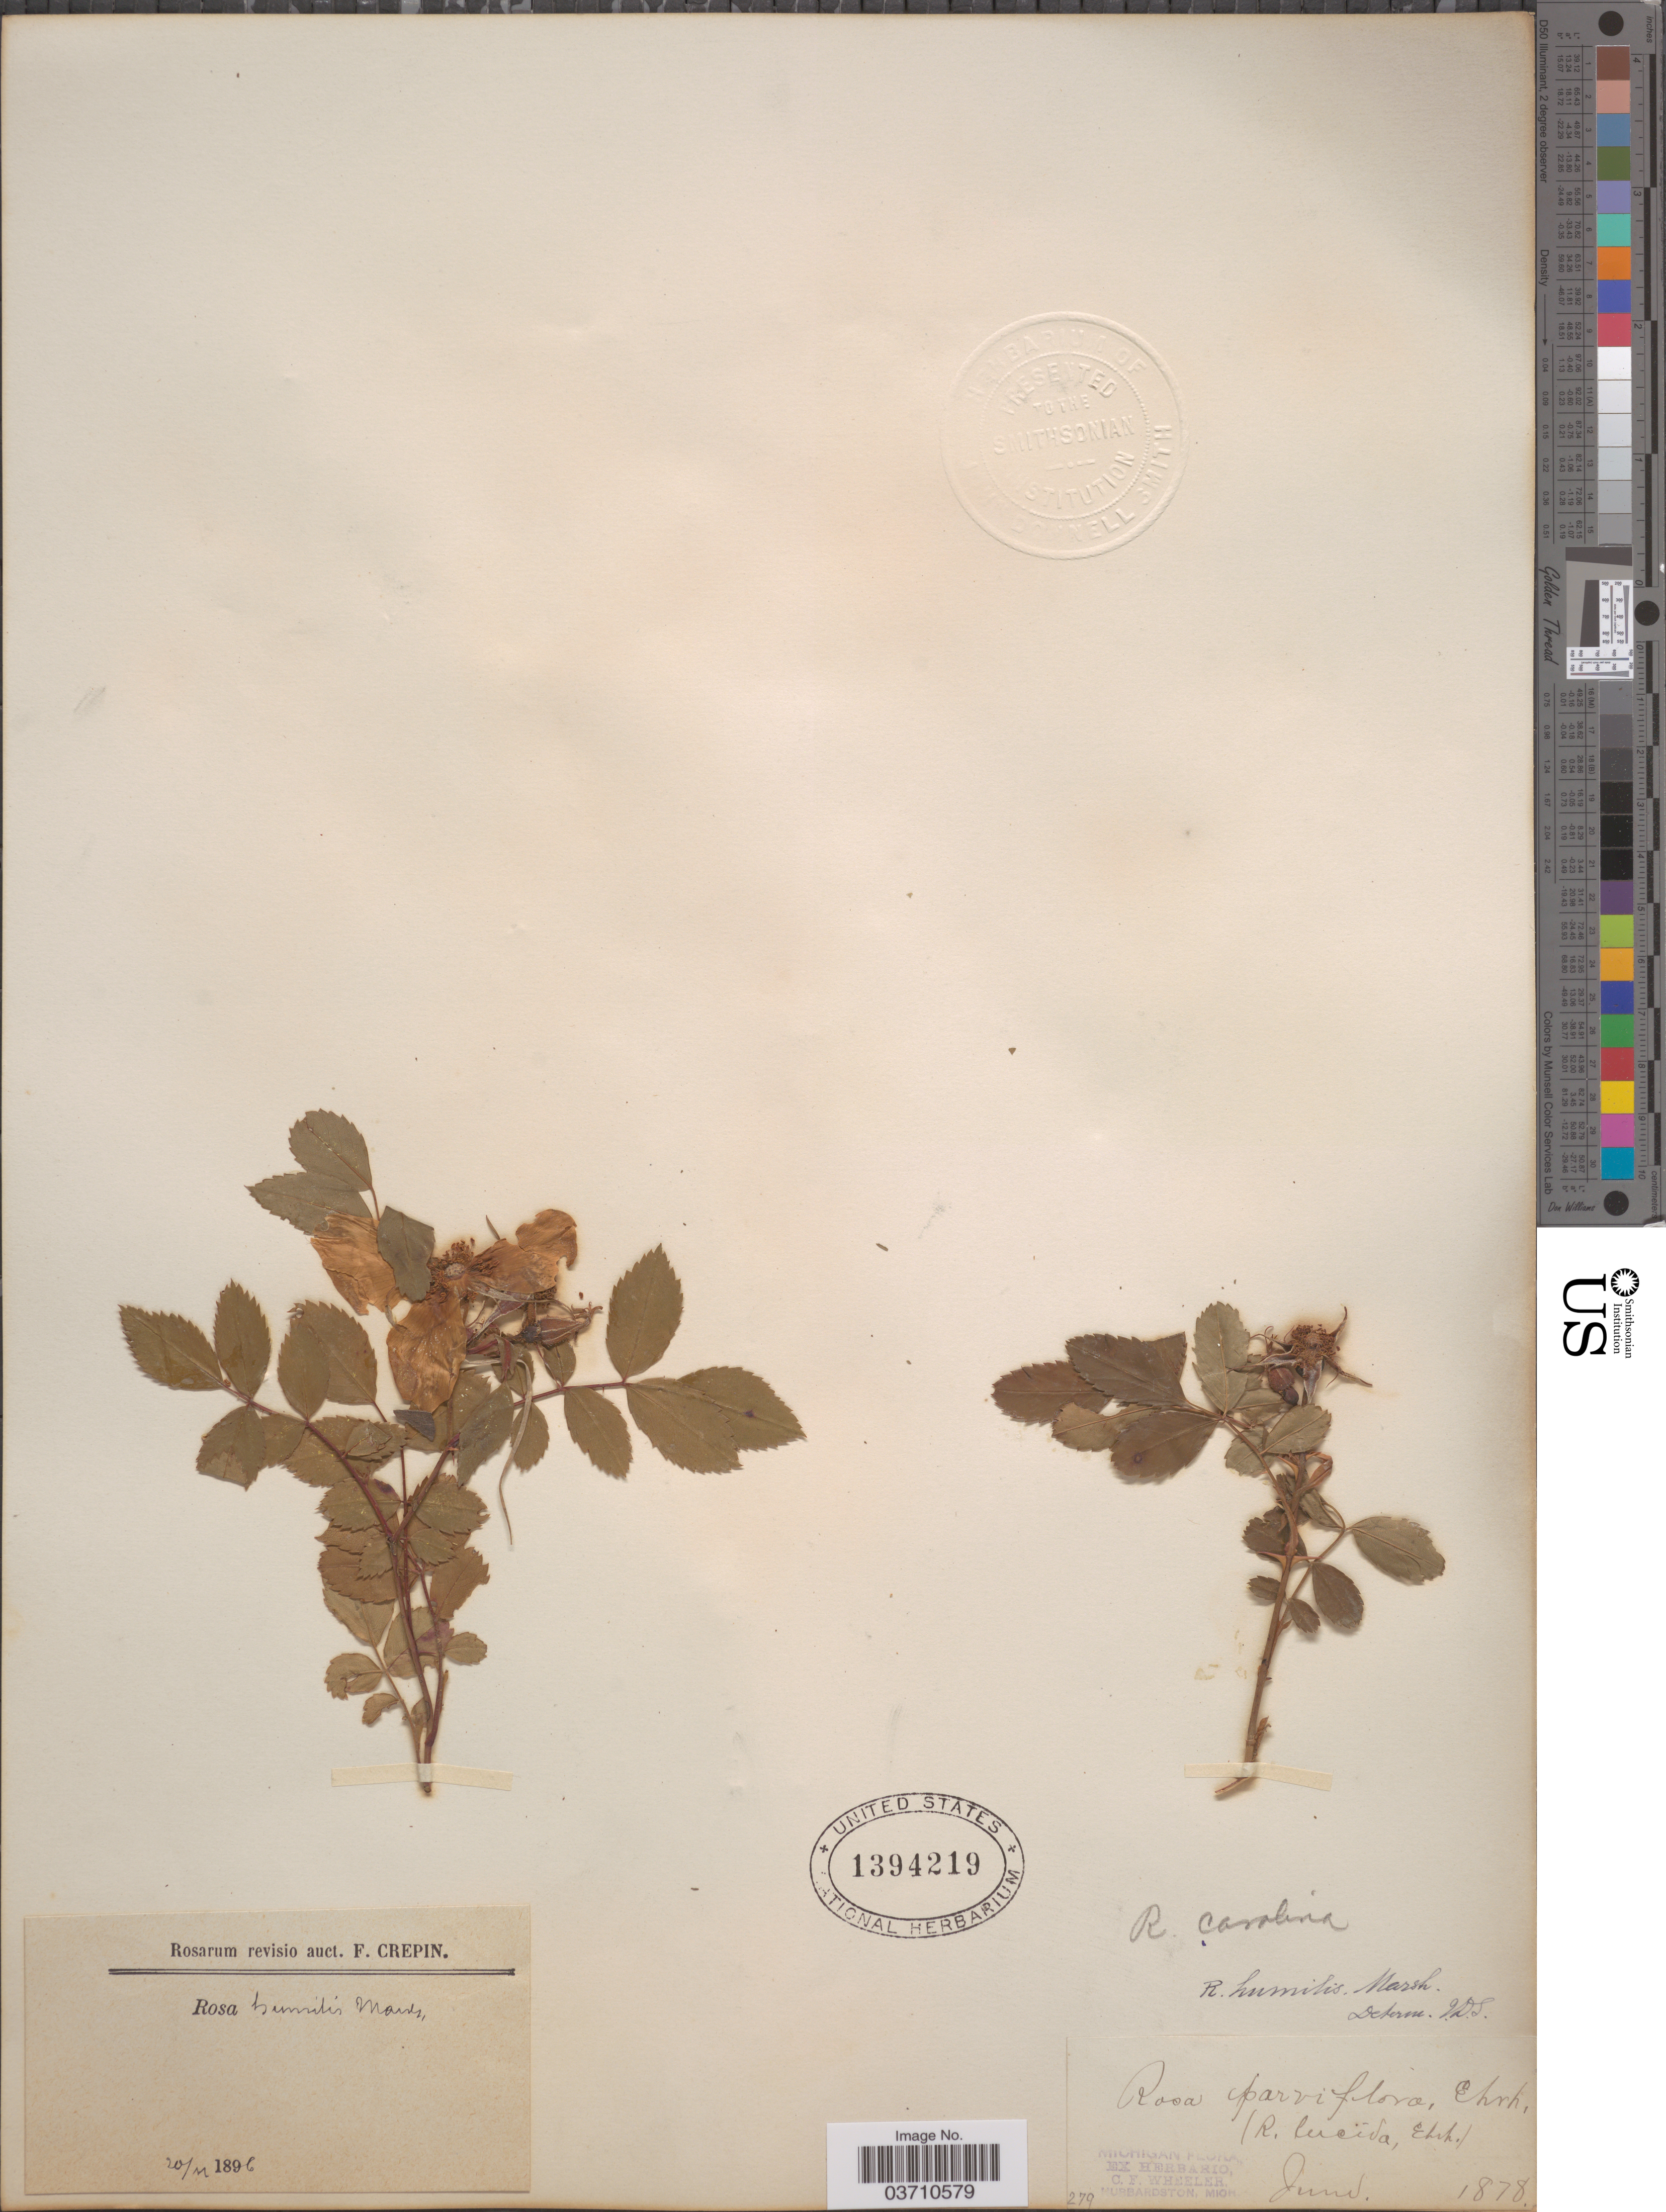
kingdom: Plantae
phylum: Tracheophyta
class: Magnoliopsida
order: Rosales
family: Rosaceae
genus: Rosa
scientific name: Rosa humilis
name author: Marshall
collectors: Ex Herb. C. F. Wheeler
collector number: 279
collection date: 1878-06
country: United States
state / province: Michigan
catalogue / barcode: US 1394219